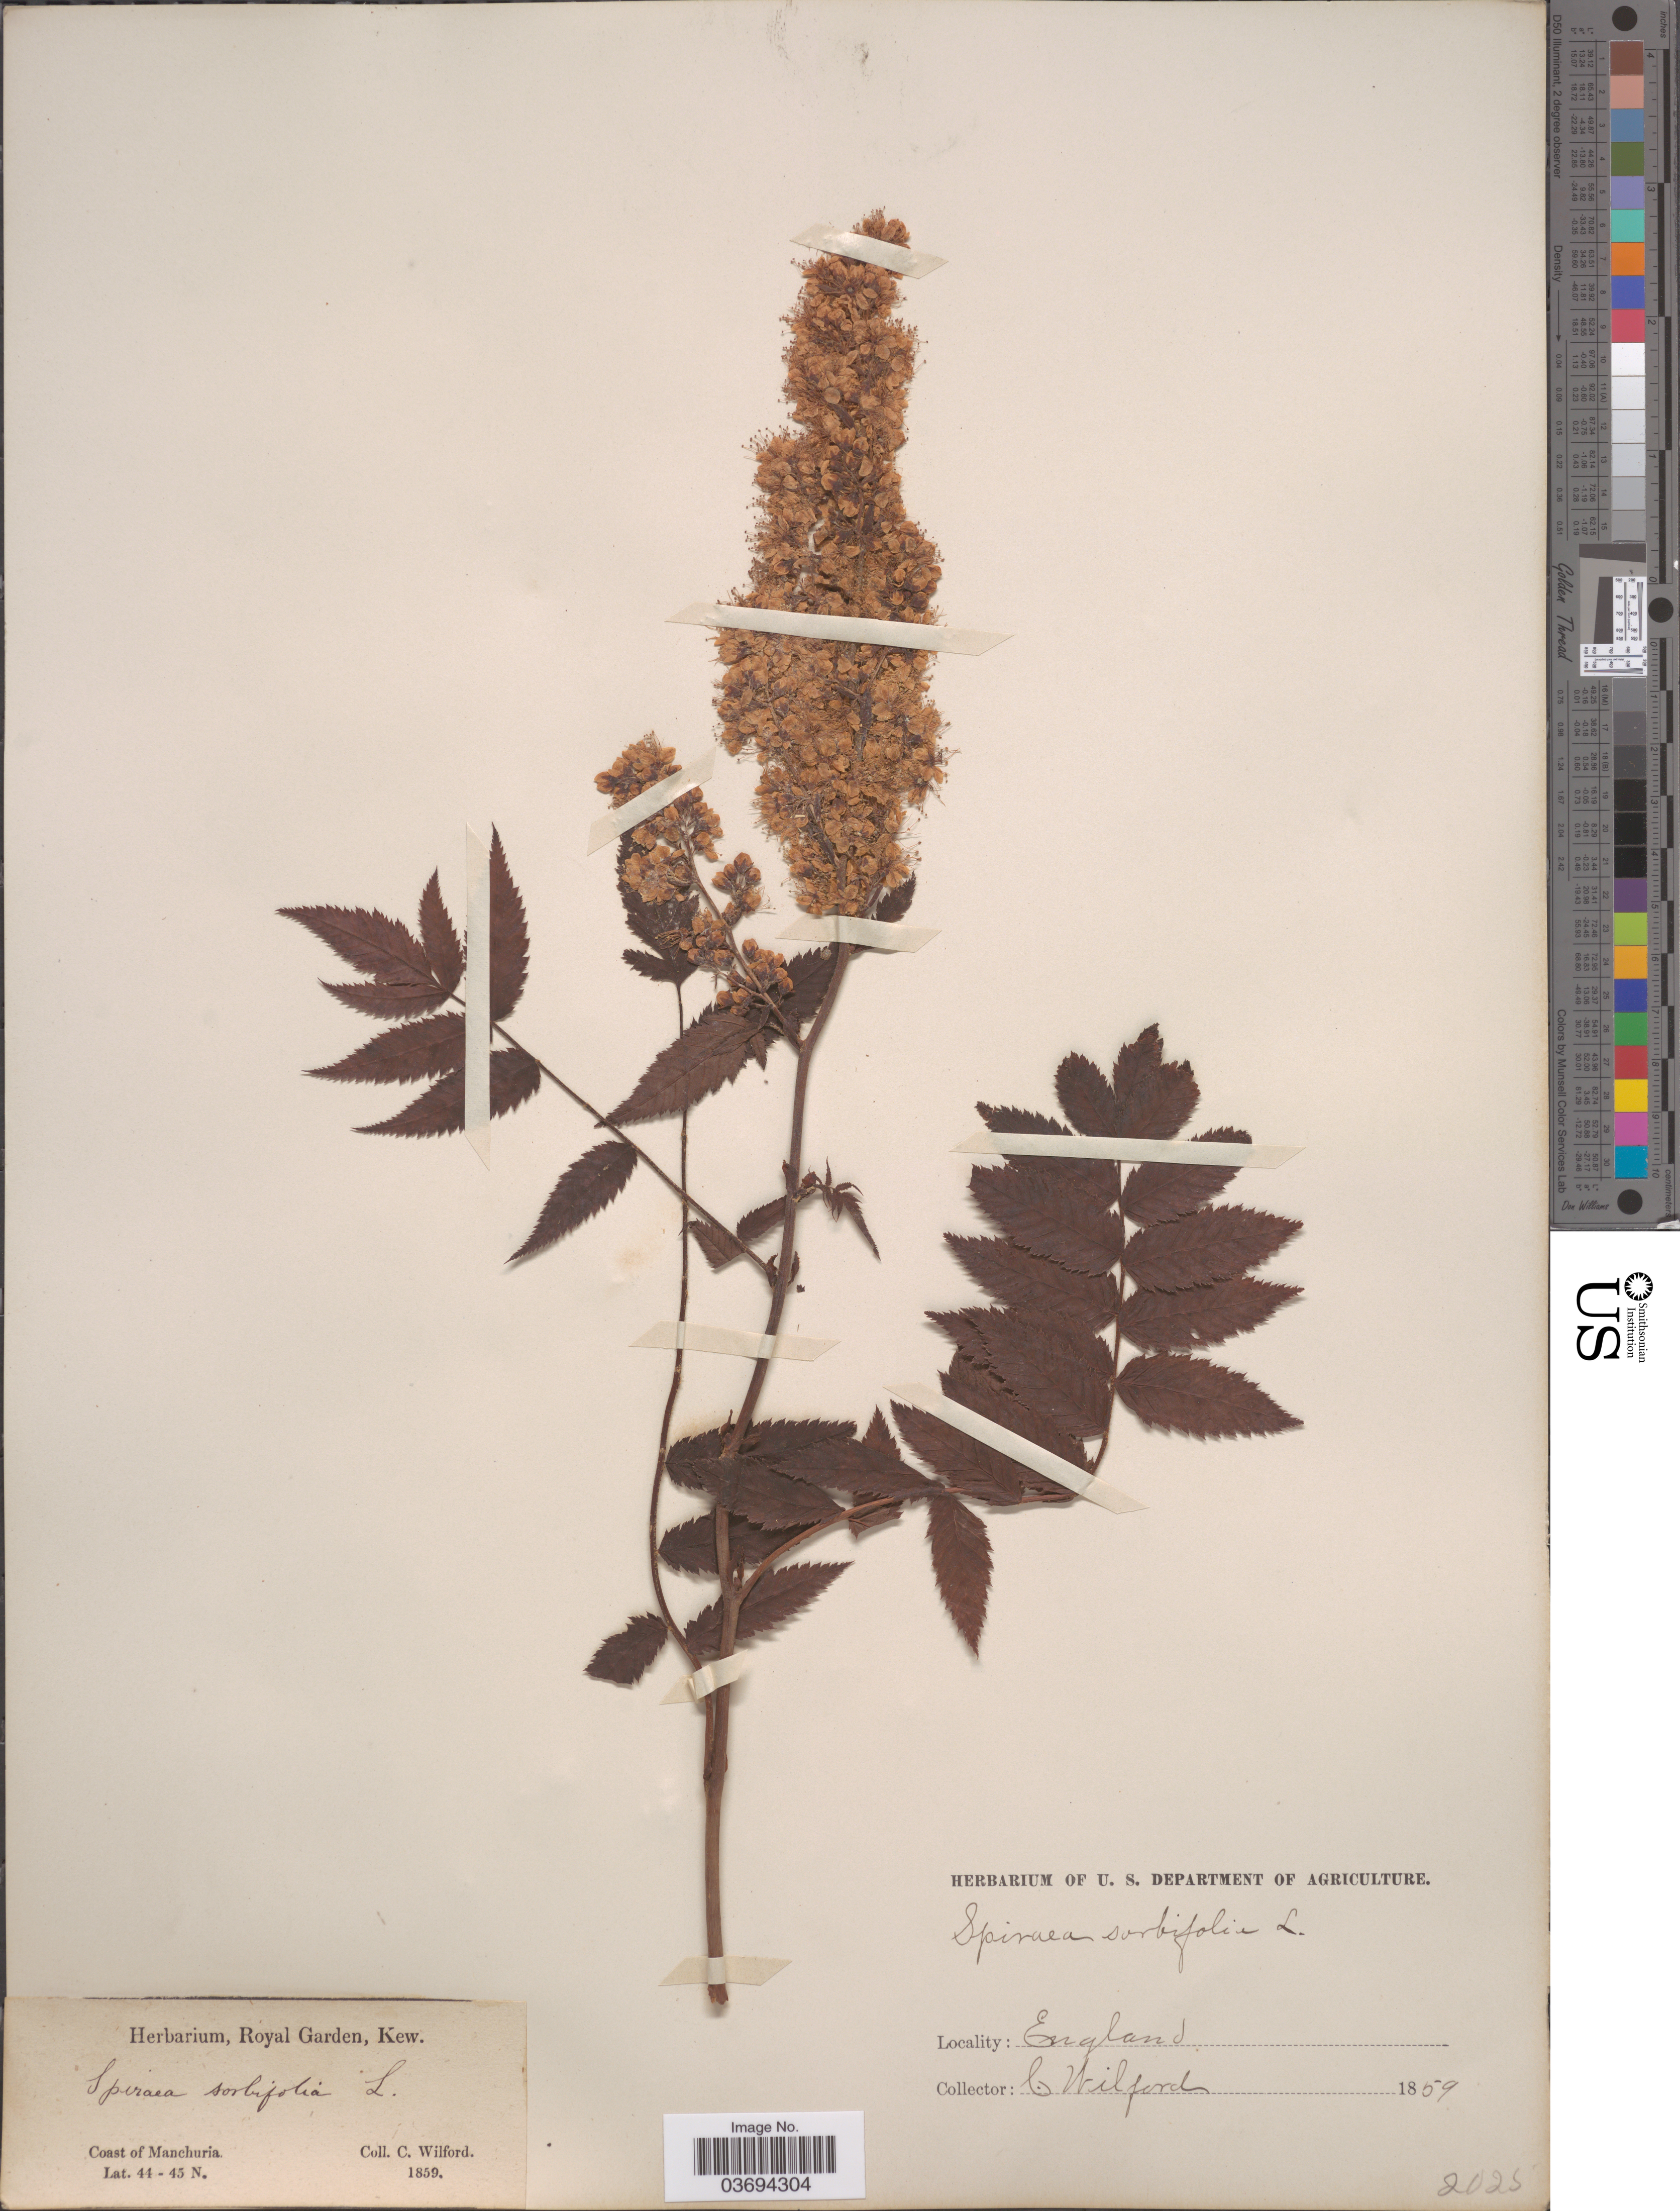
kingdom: Plantae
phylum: Tracheophyta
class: Magnoliopsida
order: Rosales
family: Rosaceae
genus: Sorbaria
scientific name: Sorbaria sorbifolia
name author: (L.) A. Braun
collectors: C. Wilford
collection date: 1859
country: United Kingdom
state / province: England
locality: Coast of Manchuria.